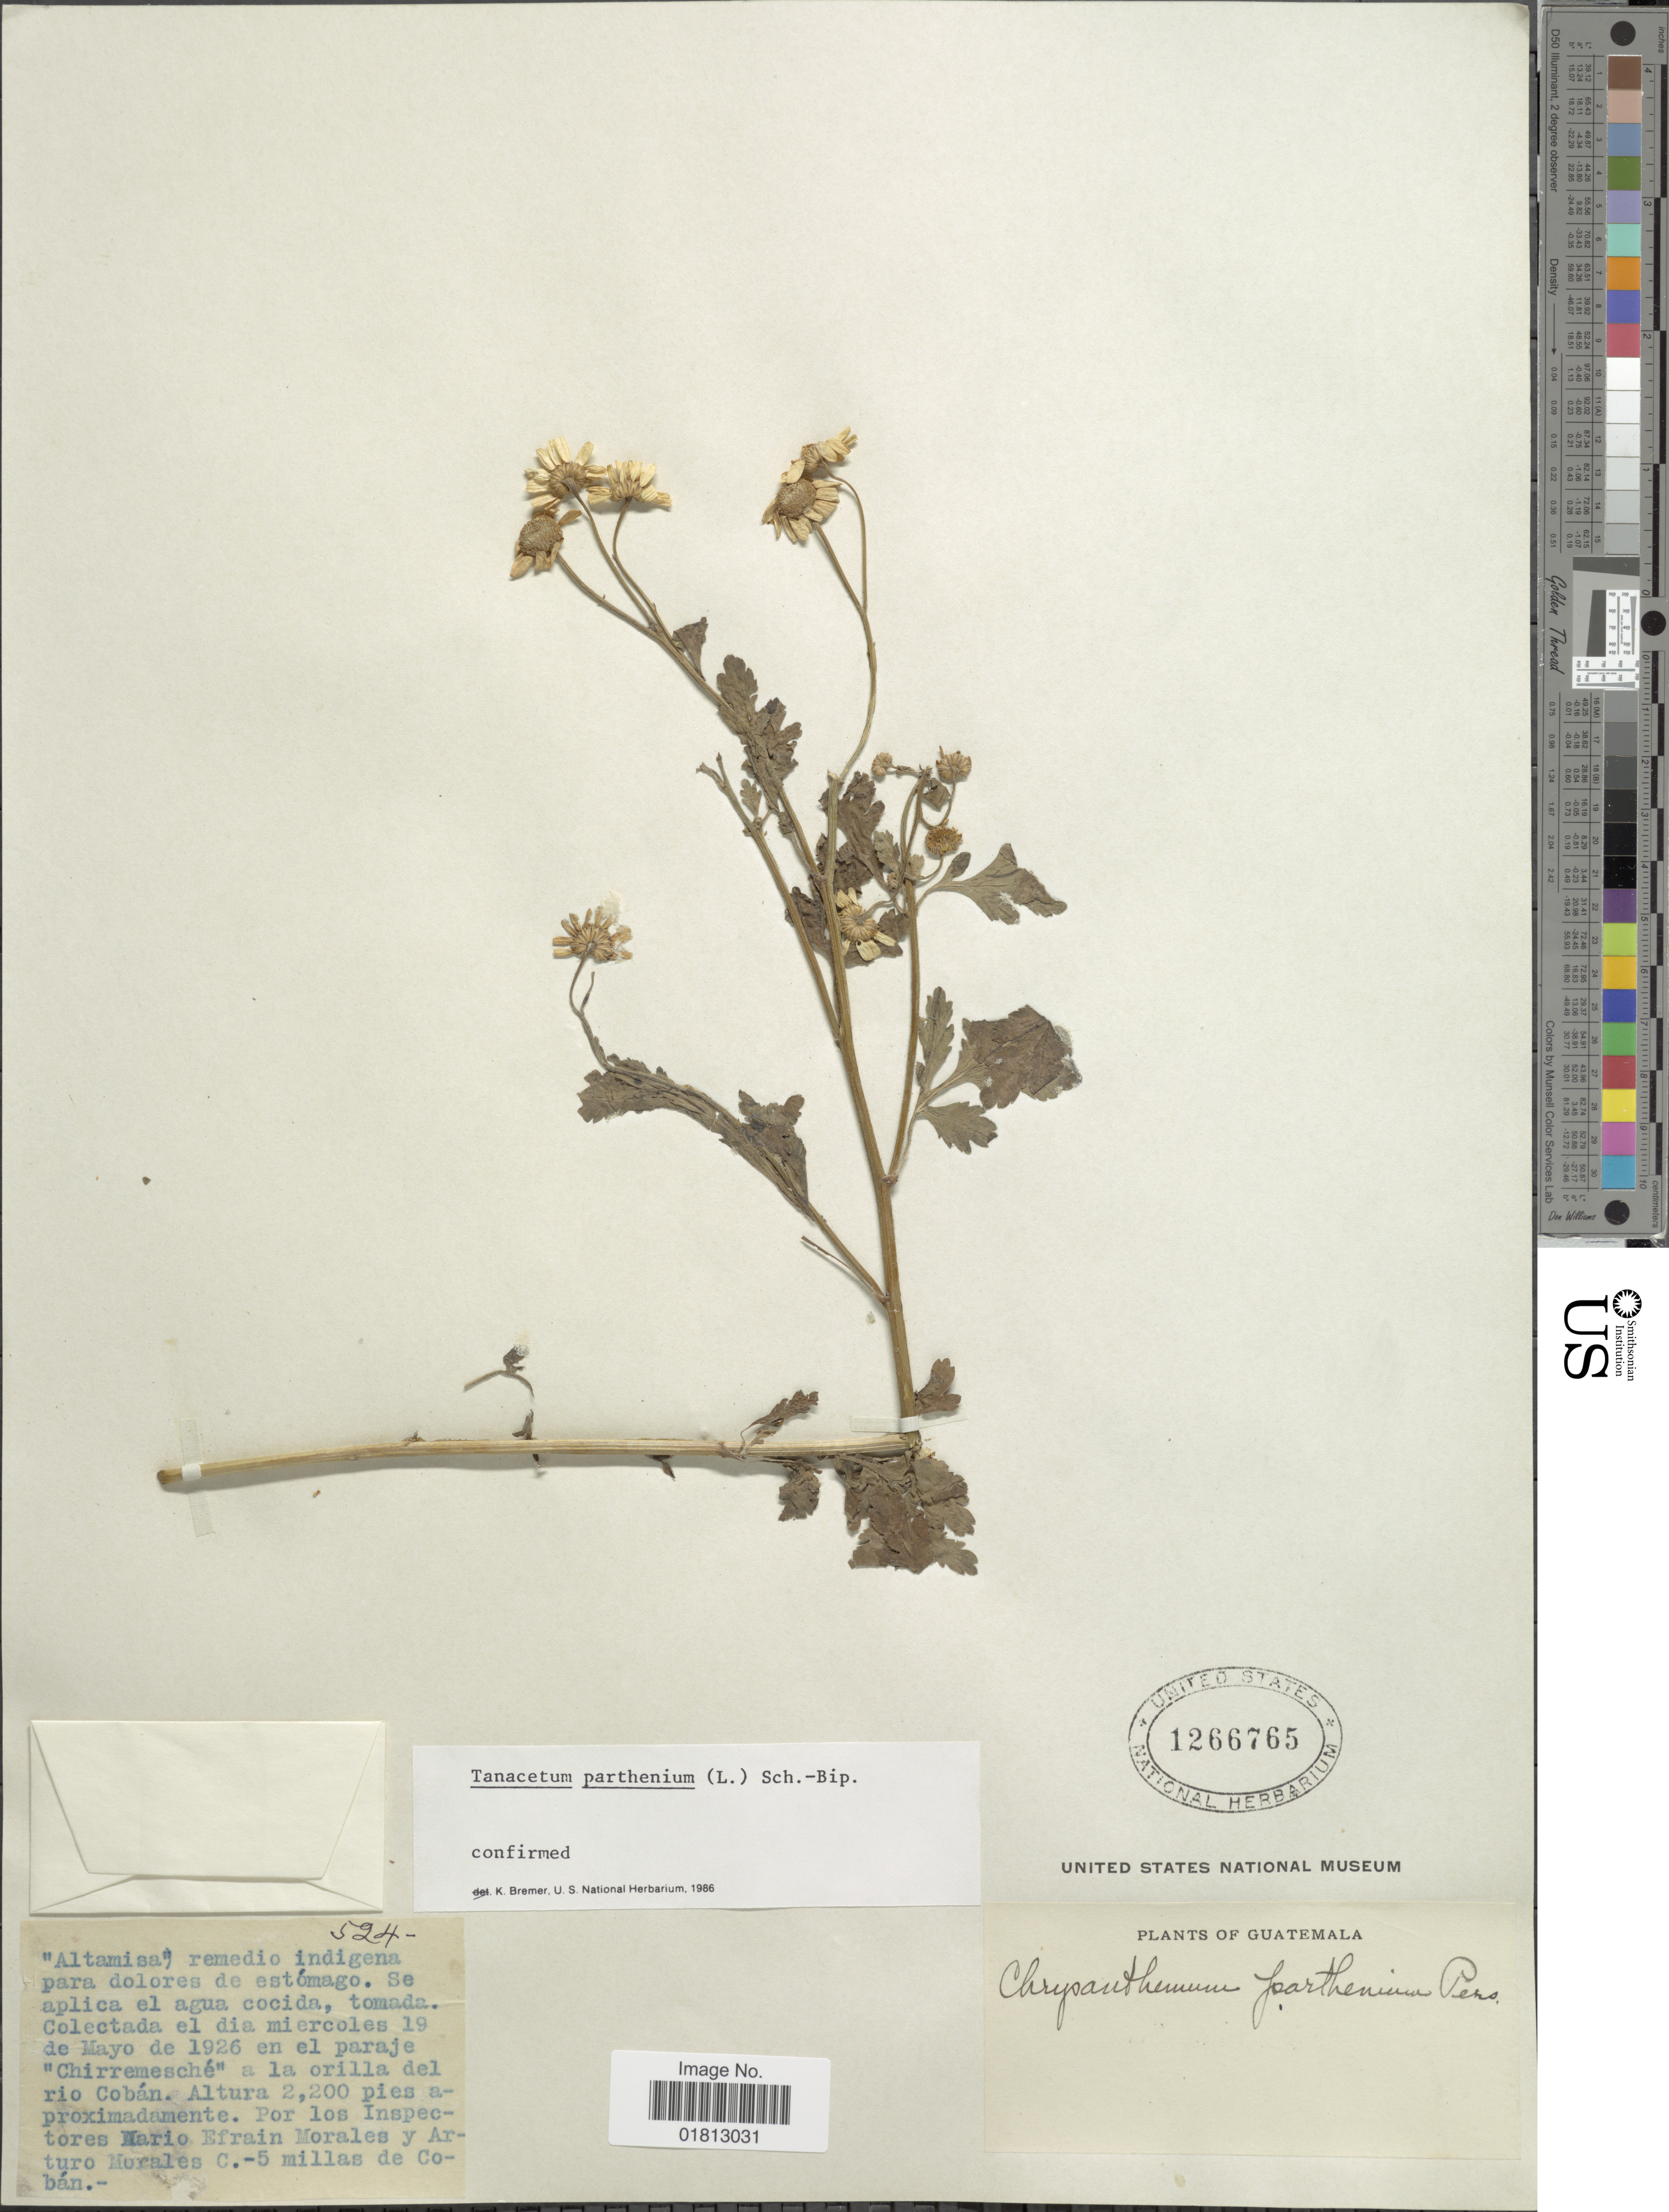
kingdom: Plantae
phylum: Tracheophyta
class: Magnoliopsida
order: Asterales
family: Asteraceae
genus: Tanacetum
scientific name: Tanacetum parthenium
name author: (L.) Sch. Bip.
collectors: M. Morales & A. Morales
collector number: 524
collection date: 1926-05-19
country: Guatemala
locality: En el paraje "Chirremesche" , a la orilla del rio Coban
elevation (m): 671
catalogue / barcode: US 1266765